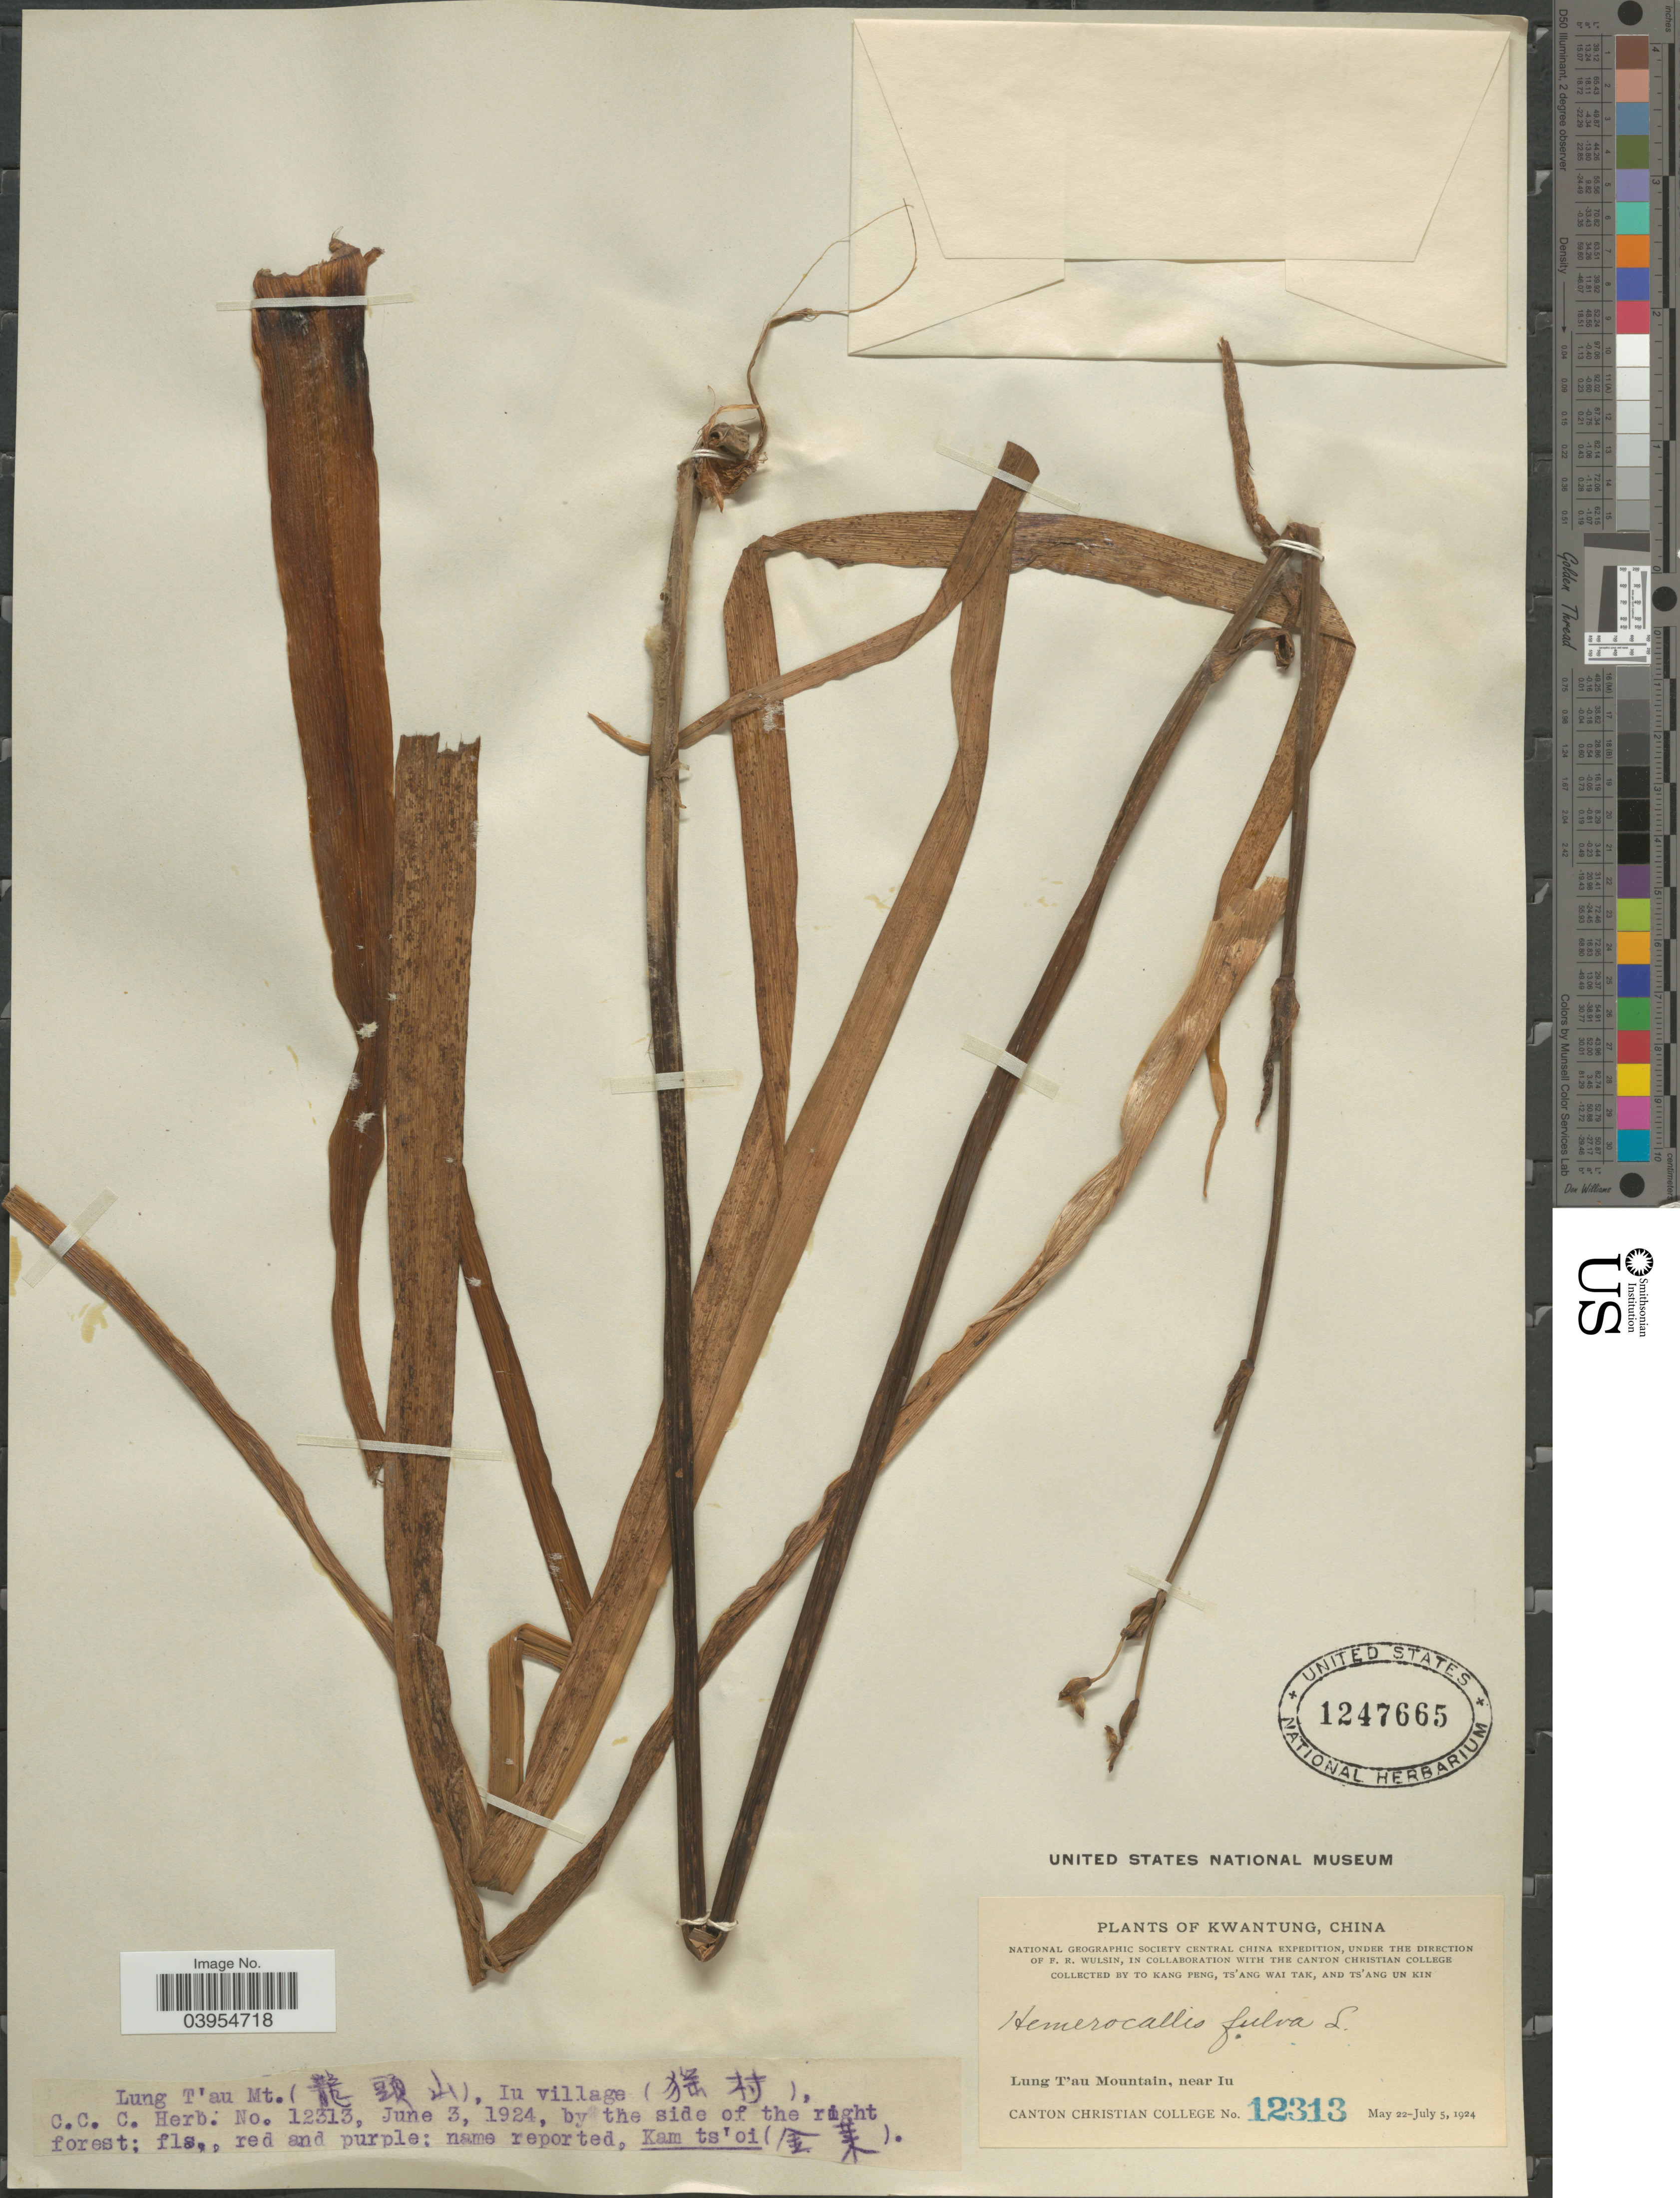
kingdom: Plantae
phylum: Tracheophyta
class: Liliopsida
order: Asparagales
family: Asphodelaceae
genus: Hemerocallis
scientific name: Hemerocallis fulva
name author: L.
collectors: T. K. Peng, W. T. Tsang & Ts' Ang Un Kin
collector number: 12313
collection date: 1924-06-03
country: China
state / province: Guangdong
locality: Lung T'au Mountain. (X), Iu village (X). Kwantung. Near Iu.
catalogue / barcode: US 1247665